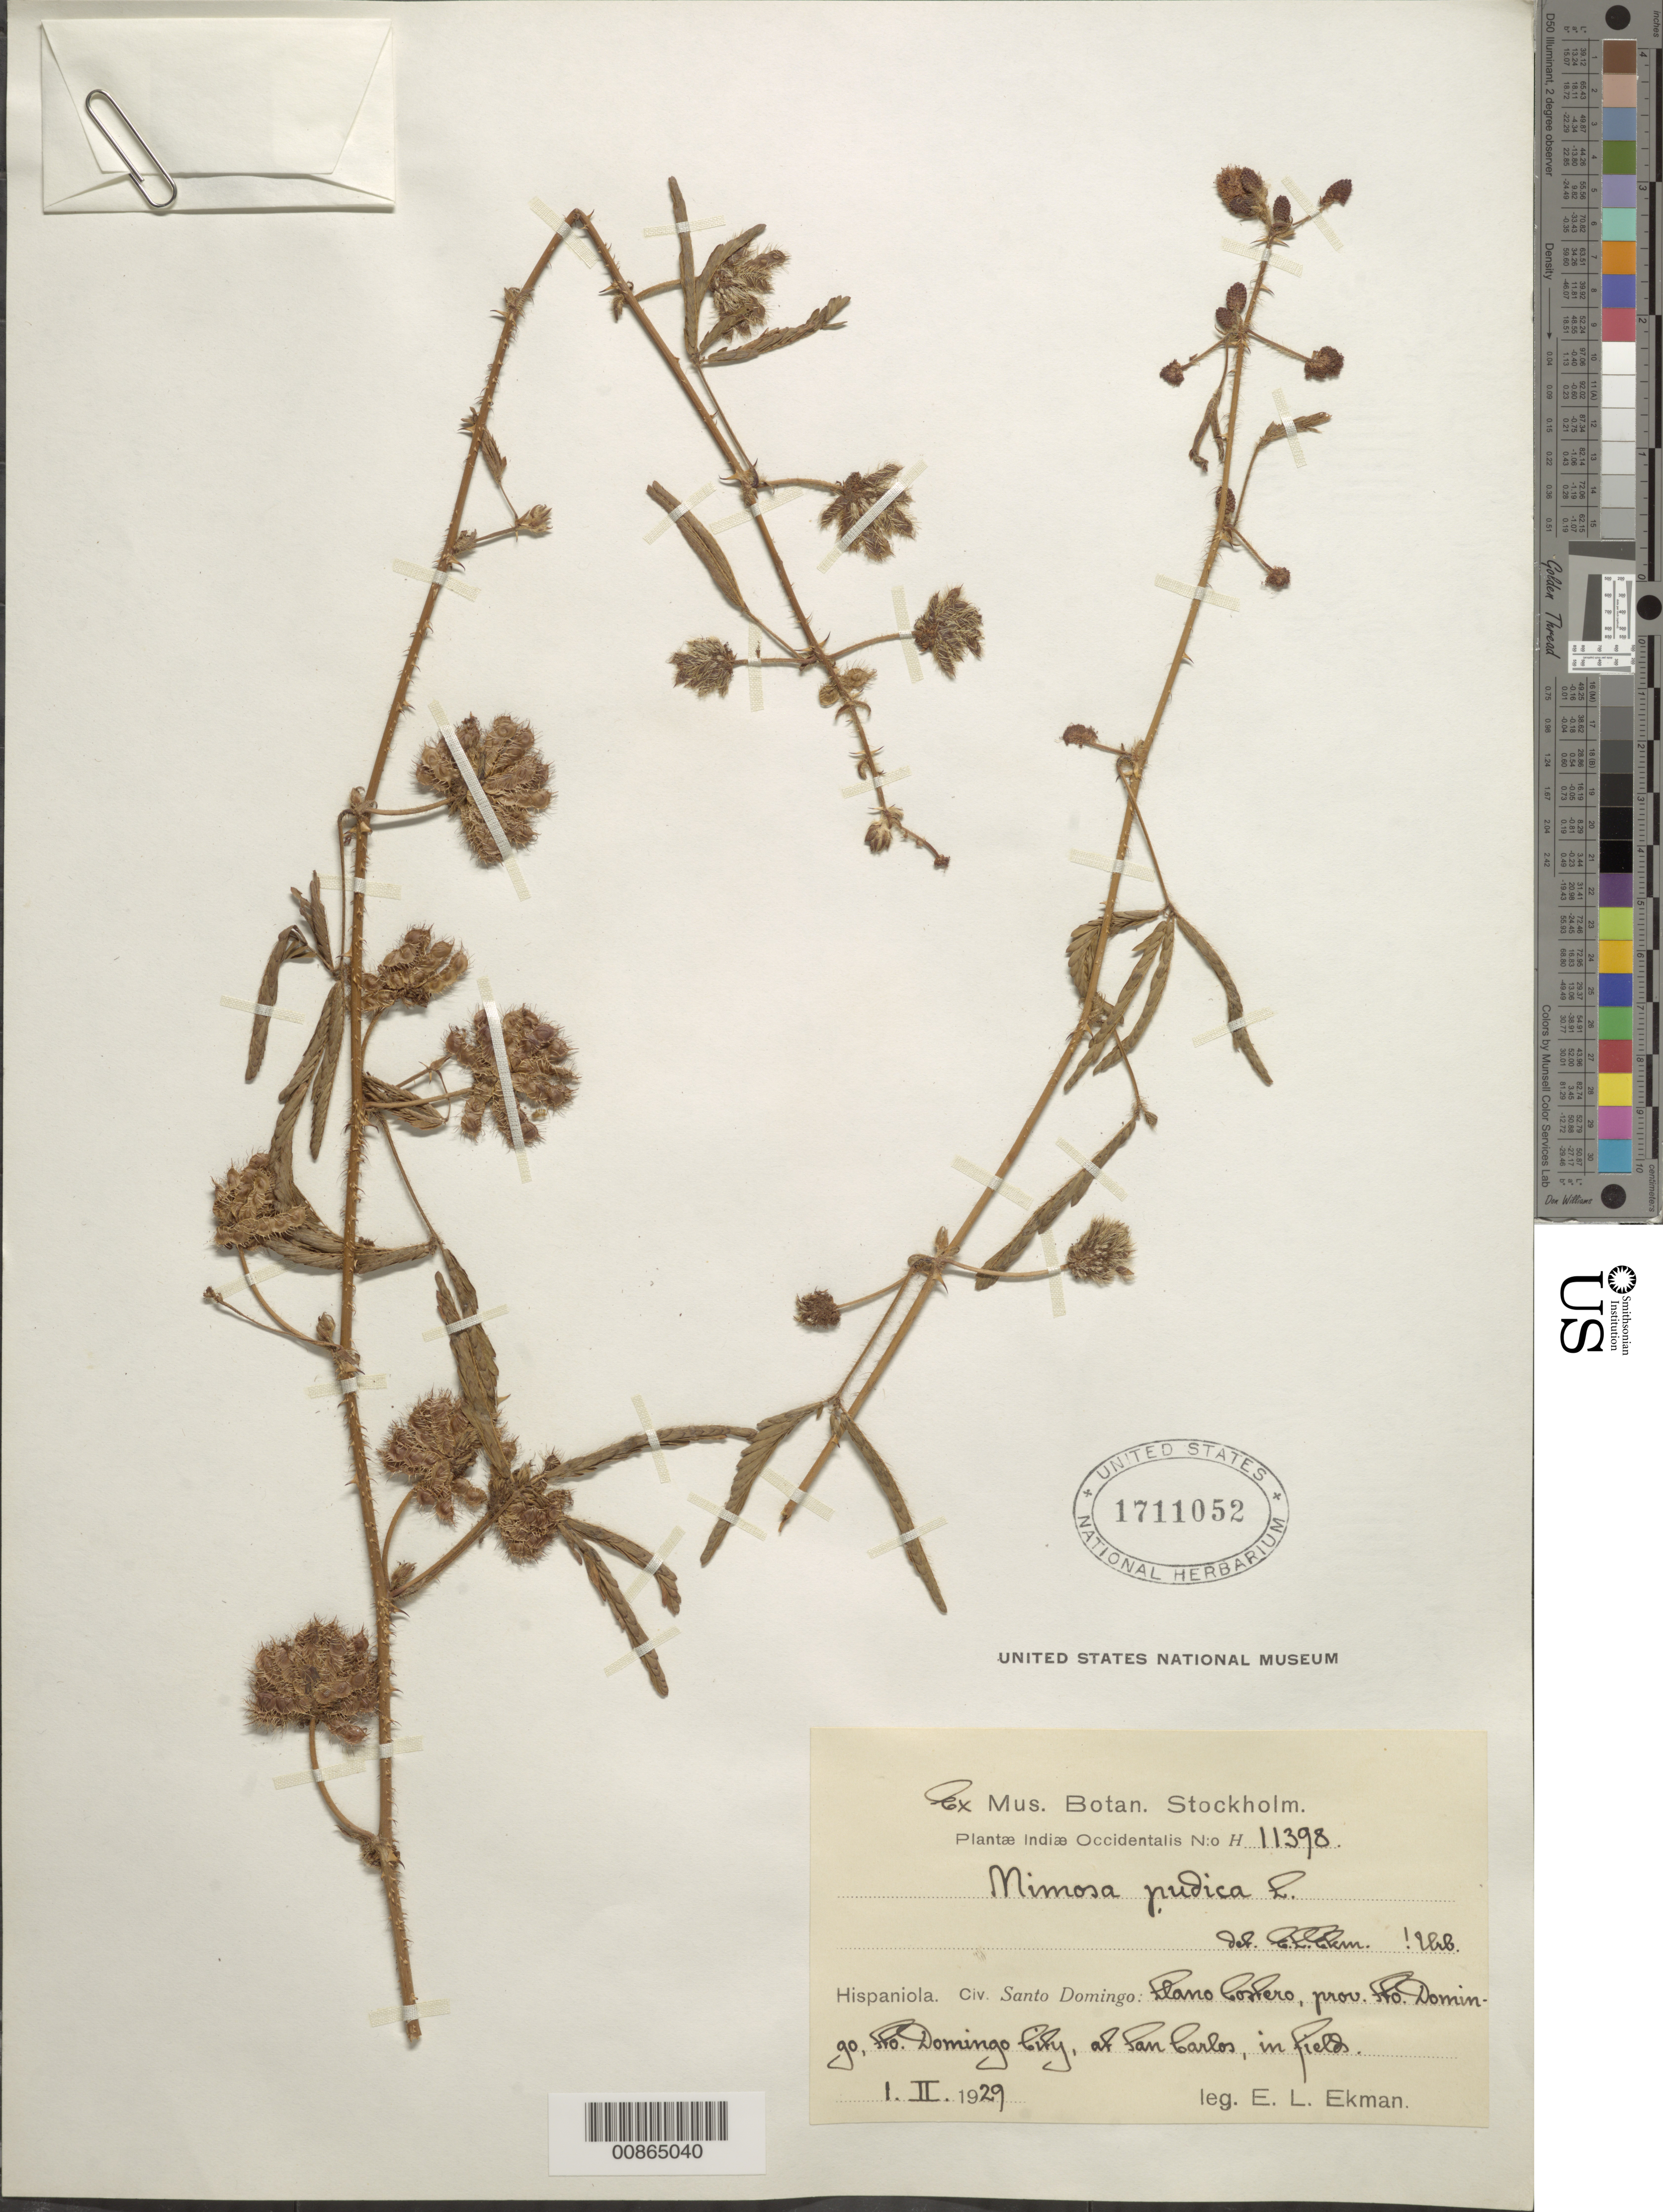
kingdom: Plantae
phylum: Tracheophyta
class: Magnoliopsida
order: Fabales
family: Fabaceae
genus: Mimosa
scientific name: Mimosa pudica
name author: L.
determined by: Urban, Ignatz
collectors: E. L. Ekman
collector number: H 11398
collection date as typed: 01 Feb 1929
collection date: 1929-02-01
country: Dominican Republic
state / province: Distrito Nacional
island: Hispaniola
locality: Llano Costero,prov. Sto. Domingo (obsolete), Sto. Domingo City, at San Carlos.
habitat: In fields.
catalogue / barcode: US 1711052